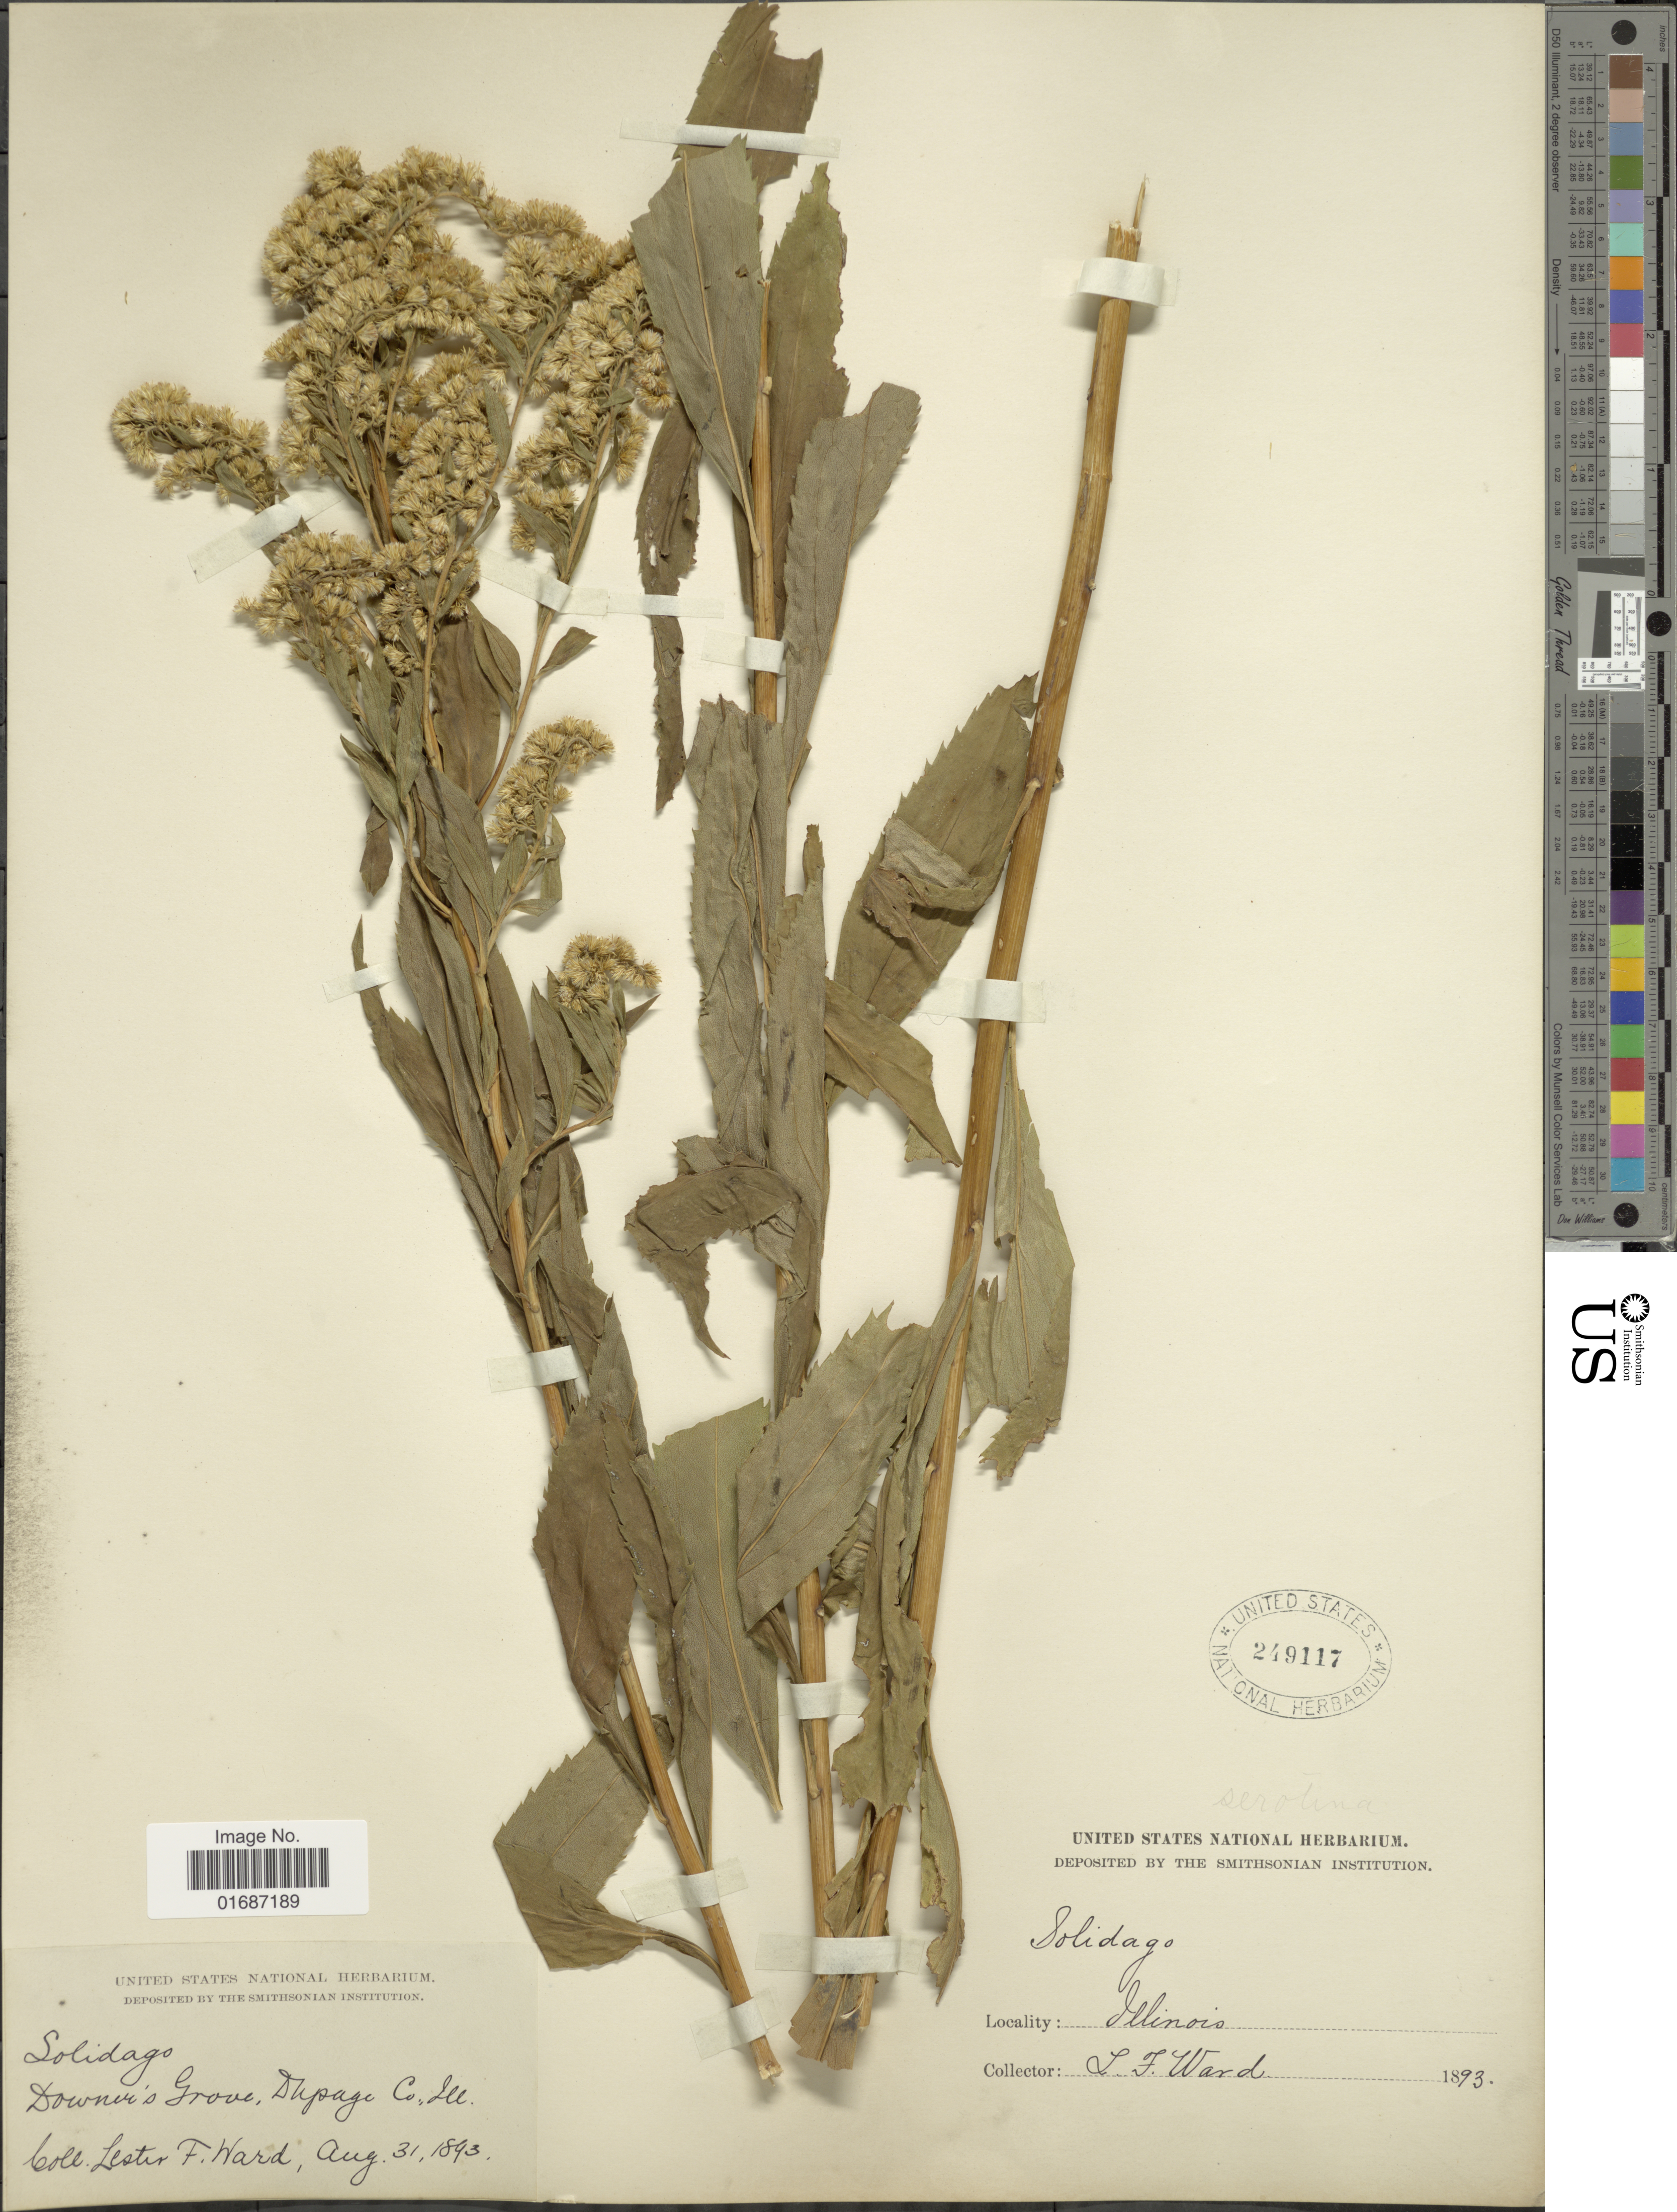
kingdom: Plantae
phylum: Tracheophyta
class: Magnoliopsida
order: Asterales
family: Asteraceae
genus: Solidago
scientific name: Solidago gigantea var. leiophylla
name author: Fernald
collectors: L. F. Ward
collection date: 1893-08-31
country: United States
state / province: Illinois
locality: Downer's Grove. Dupage Co.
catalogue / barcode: US 249117